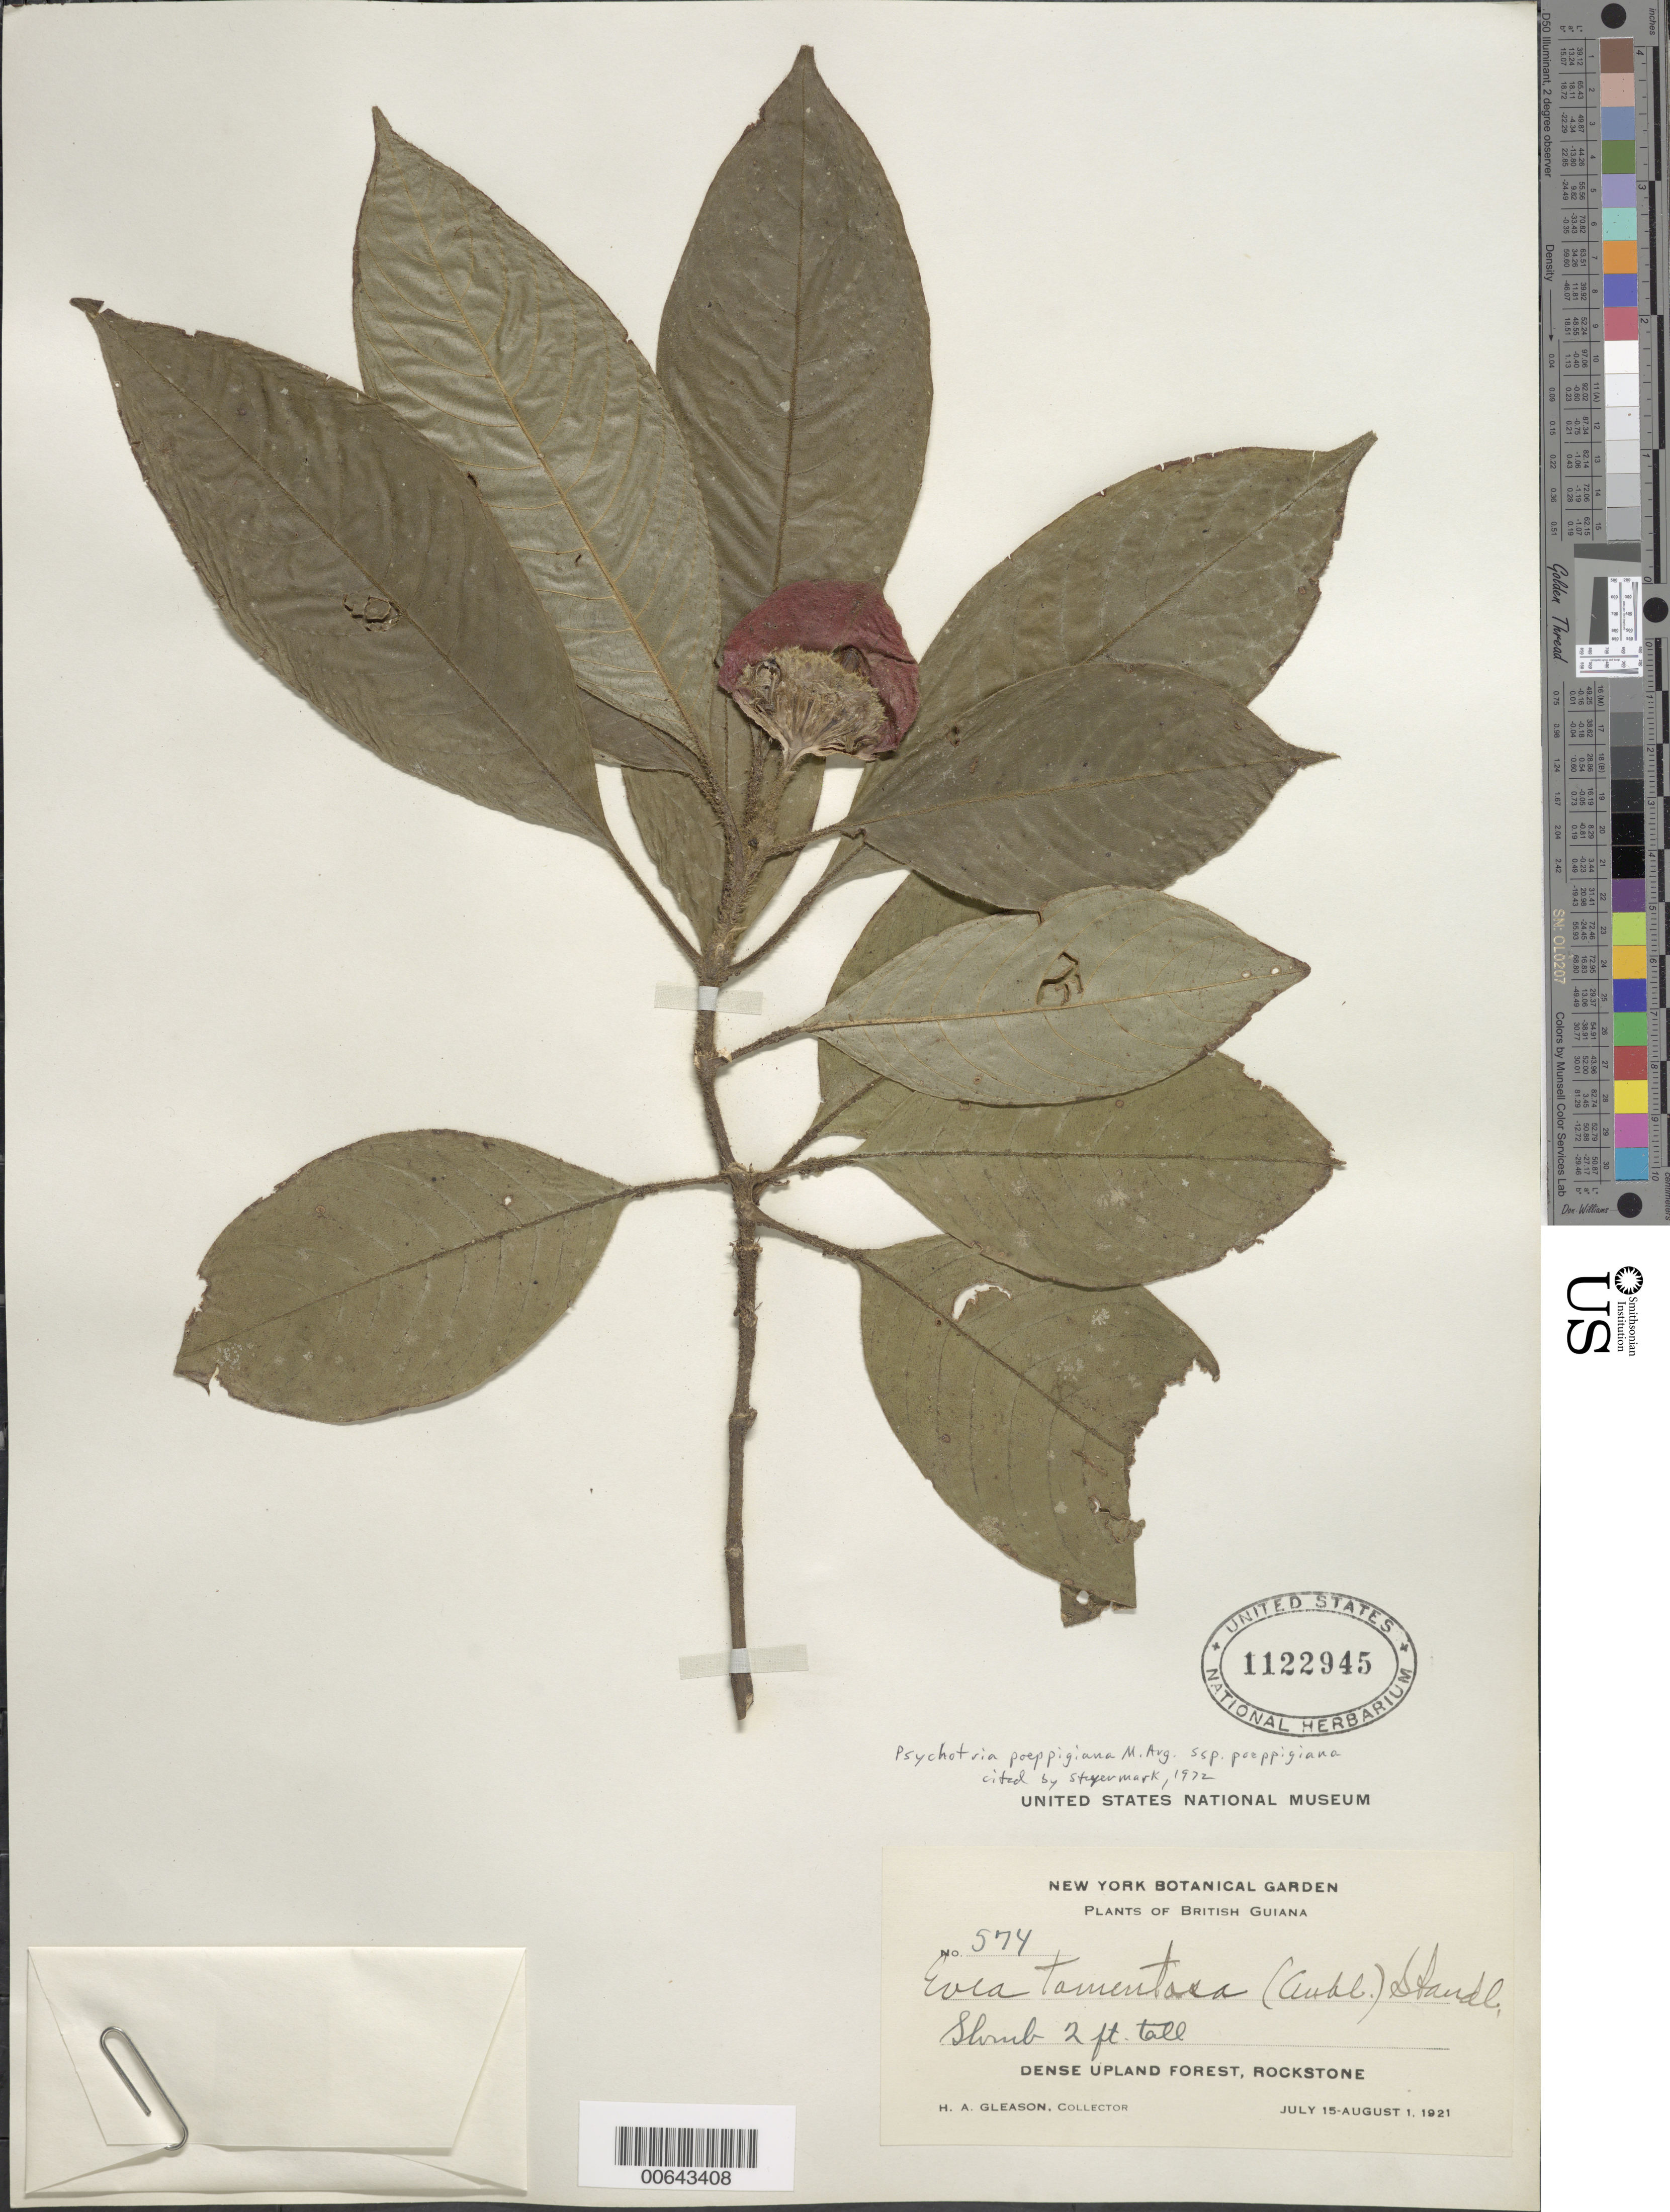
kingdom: Plantae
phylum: Tracheophyta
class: Magnoliopsida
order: Gentianales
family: Rubiaceae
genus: Palicourea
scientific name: Palicourea tomentosa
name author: (Aubl.) Borhidi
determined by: Kirkbride, J. H., Jr.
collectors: H. A. Gleason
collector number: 574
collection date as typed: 15-Jul-21 to 1-Aug-21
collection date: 1921-07-15/1921-08-01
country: Guyana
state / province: U. Demerara-Berbice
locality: Rockstone, in and about the village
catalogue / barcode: US 1122945